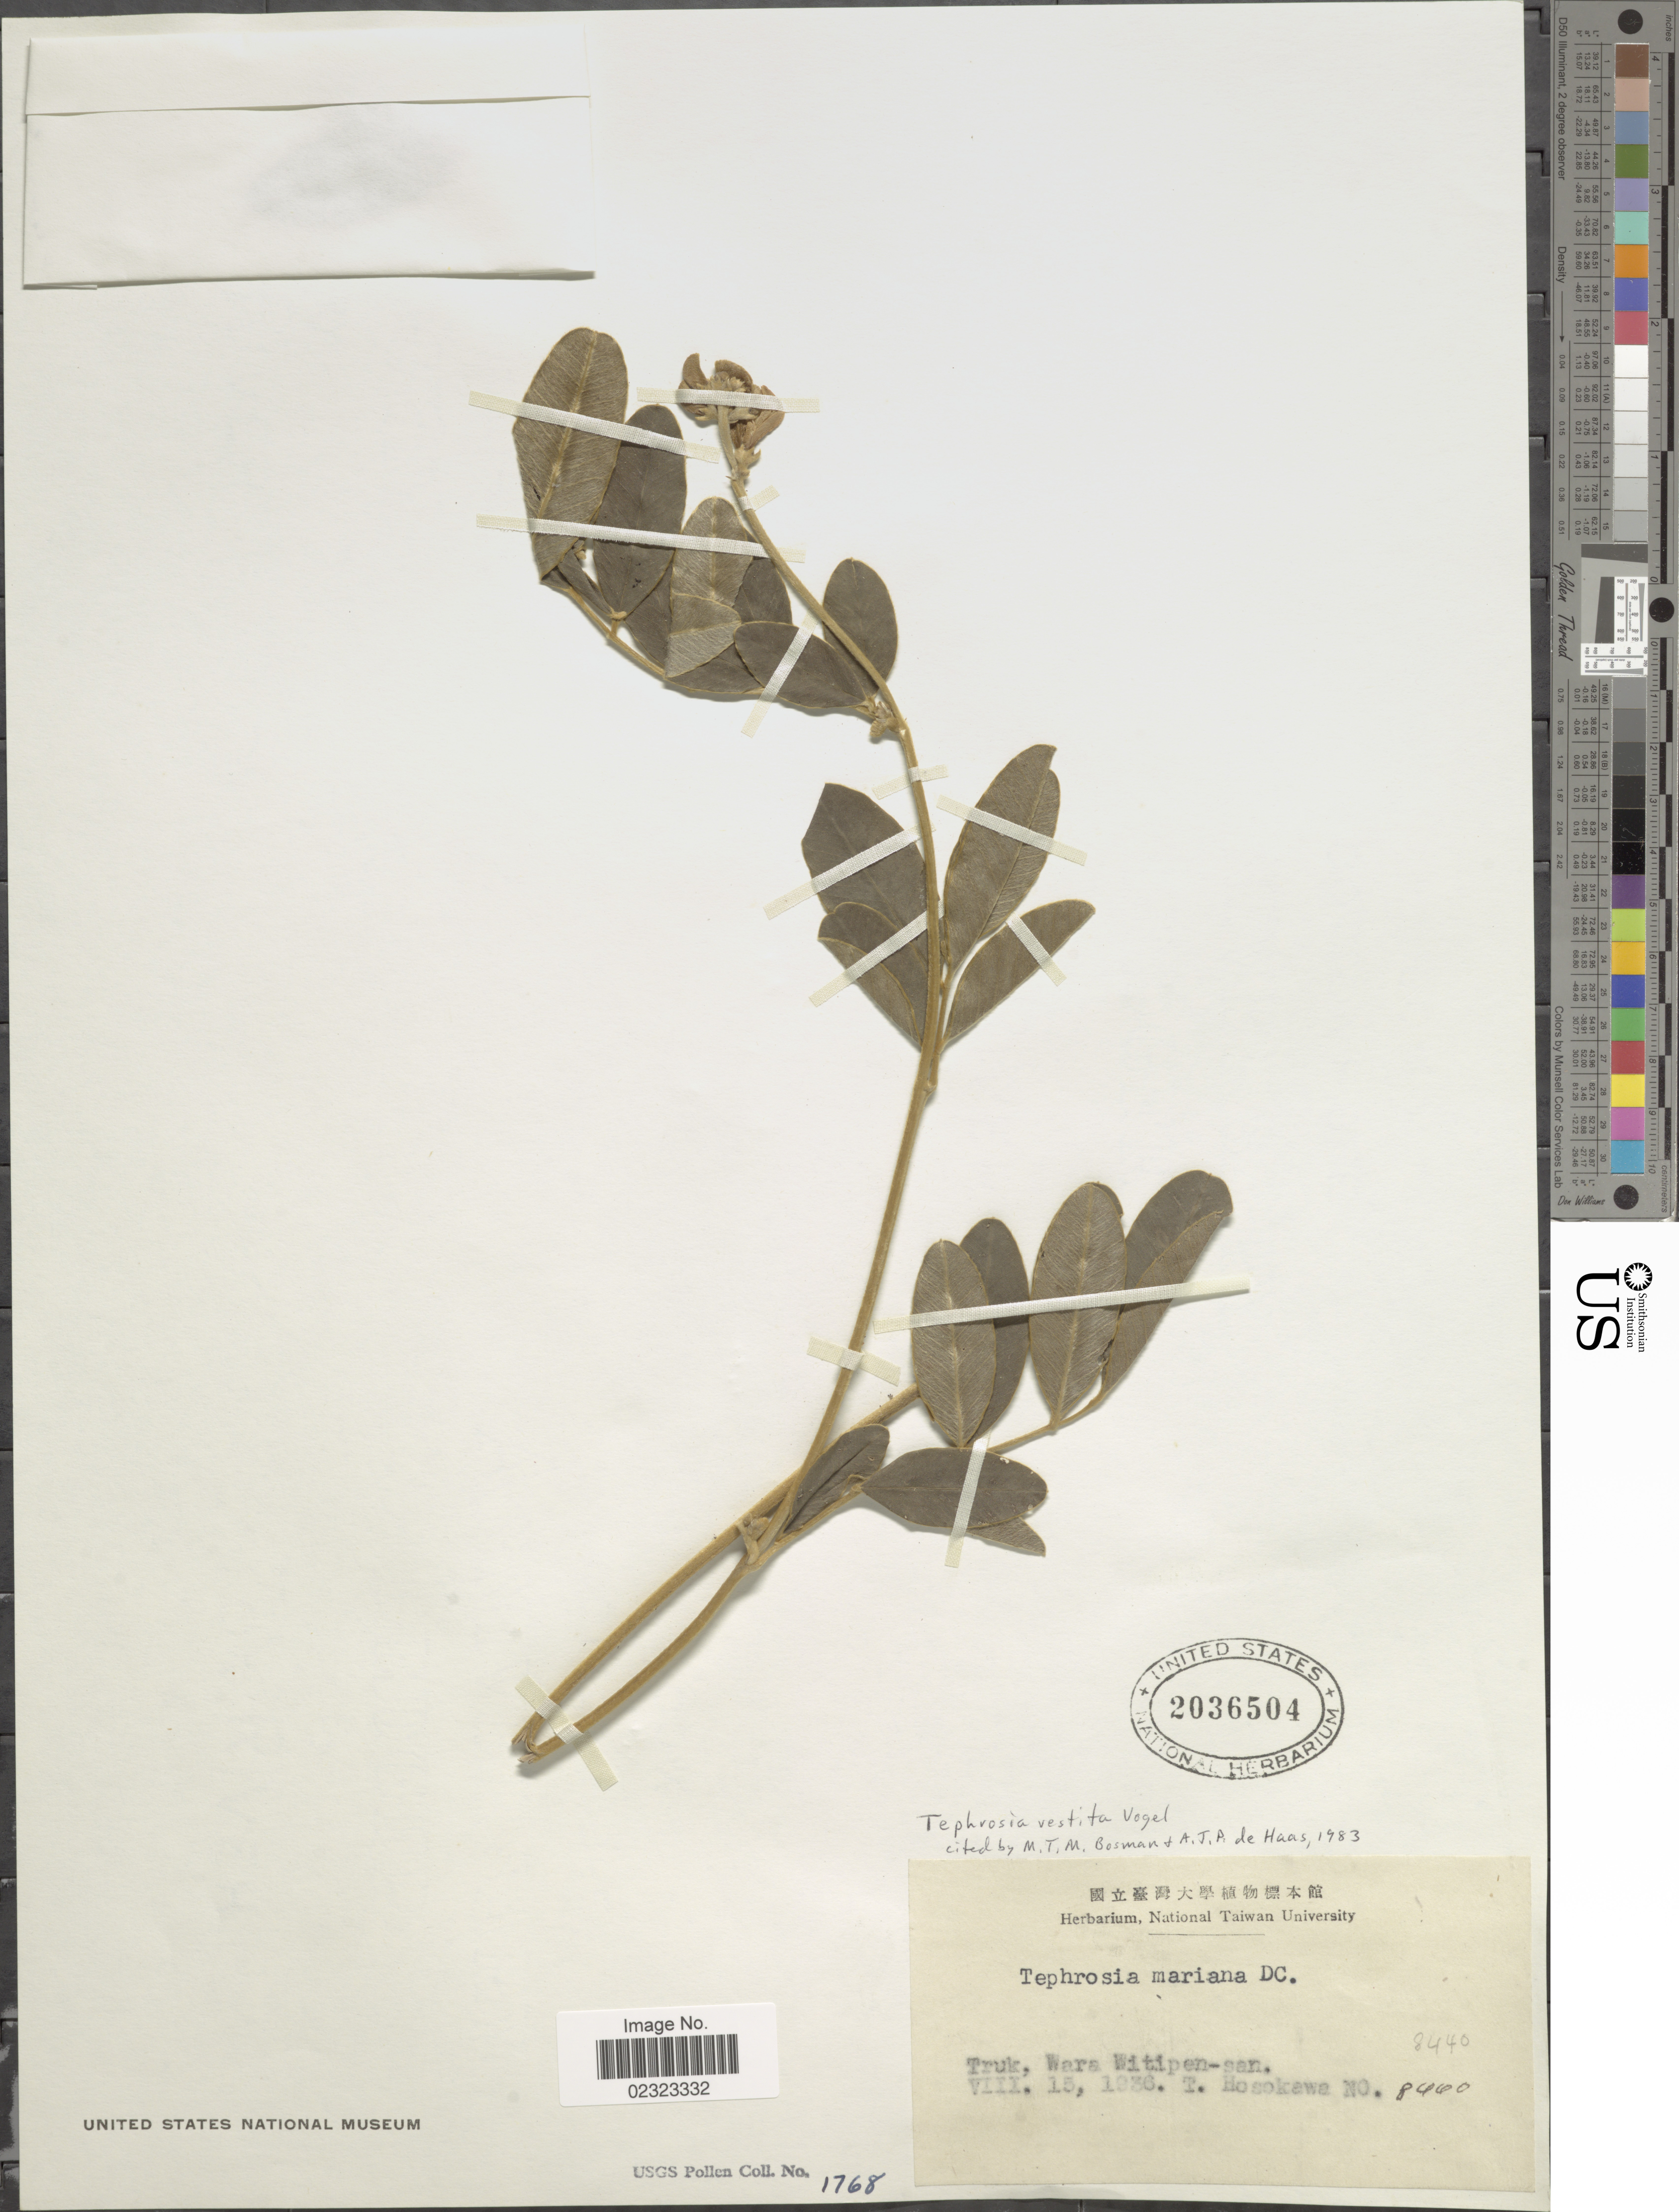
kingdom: Plantae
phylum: Tracheophyta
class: Magnoliopsida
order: Fabales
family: Fabaceae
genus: Tephrosia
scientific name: Tephrosia vestita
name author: Vogel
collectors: T. Hosakawa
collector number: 8400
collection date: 1936-08-15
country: Micronesia, Federated States of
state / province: Truk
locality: Wars Witipen-san.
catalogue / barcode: US 2036504